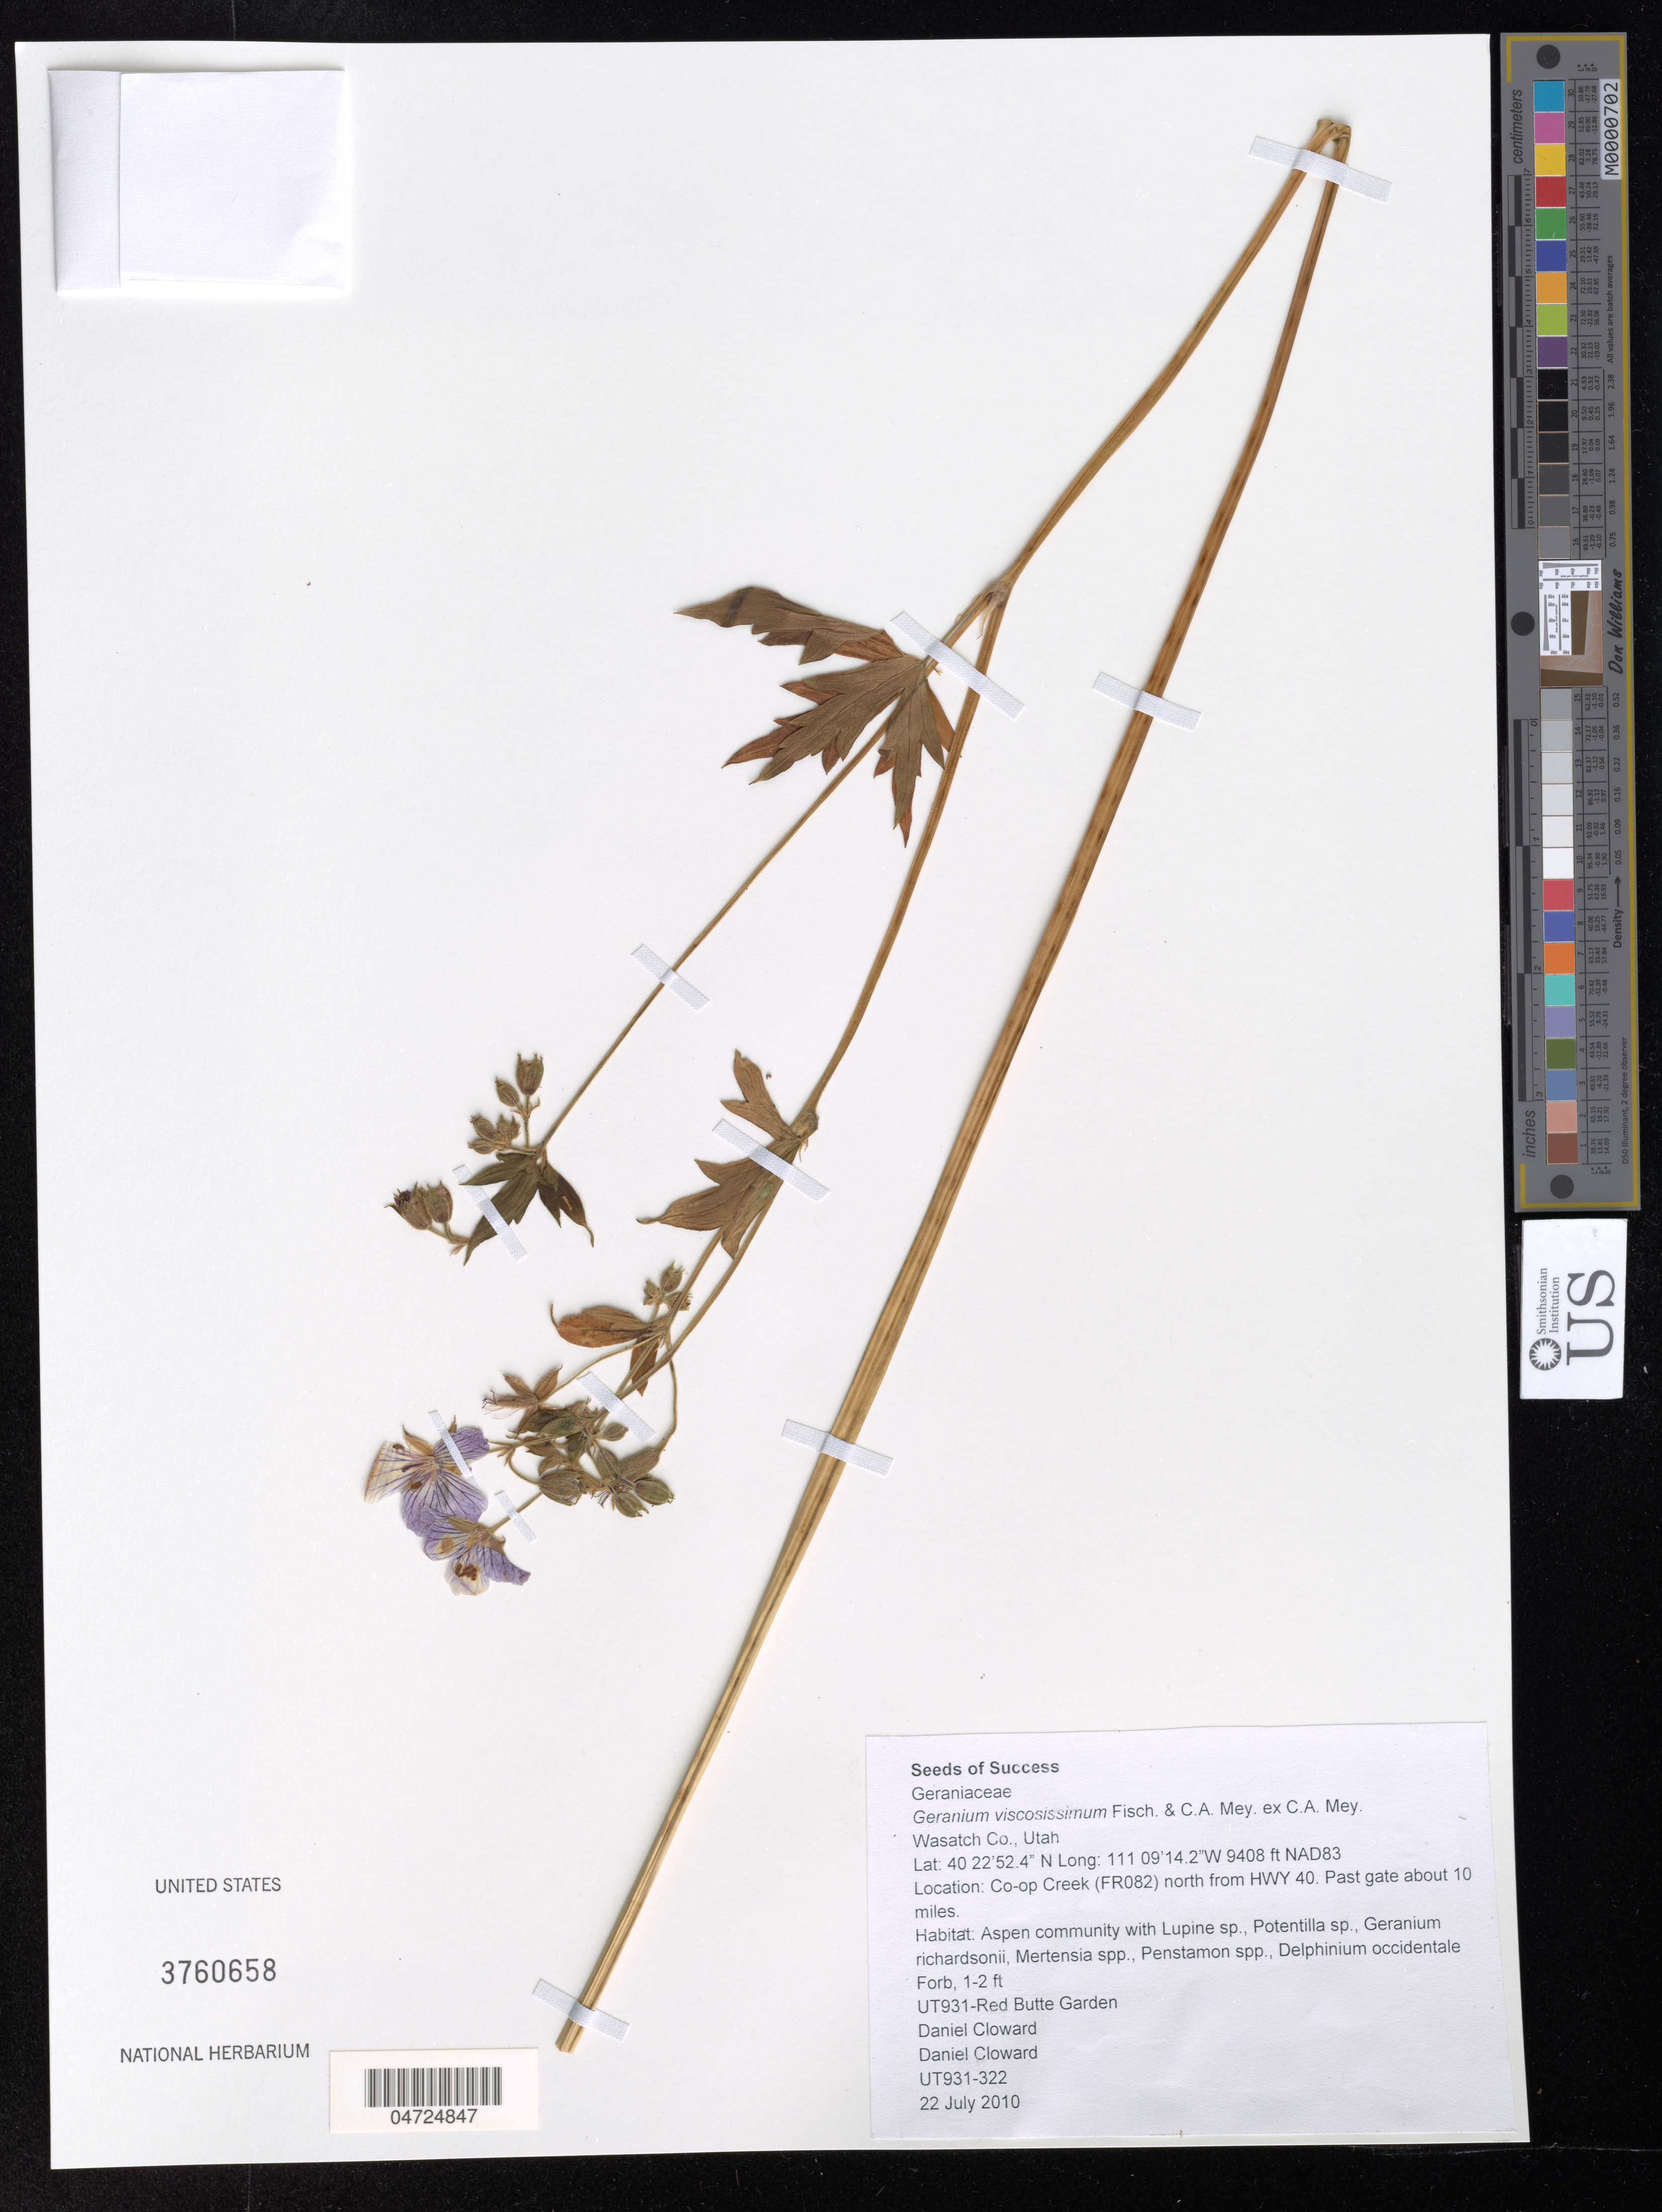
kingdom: Plantae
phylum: Tracheophyta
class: Magnoliopsida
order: Geraniales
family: Geraniaceae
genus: Geranium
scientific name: Geranium viscosissimum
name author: Fisch. & C.A. Mey.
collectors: D. Cloward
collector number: UT931-322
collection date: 2010-07-22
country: United States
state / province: Utah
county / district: Wasatch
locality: Wasatch Co. Co-op Creek (FR082) north from HWY 40. Past gate about 10 miles. NAD83.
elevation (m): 2868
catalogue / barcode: US 3760658